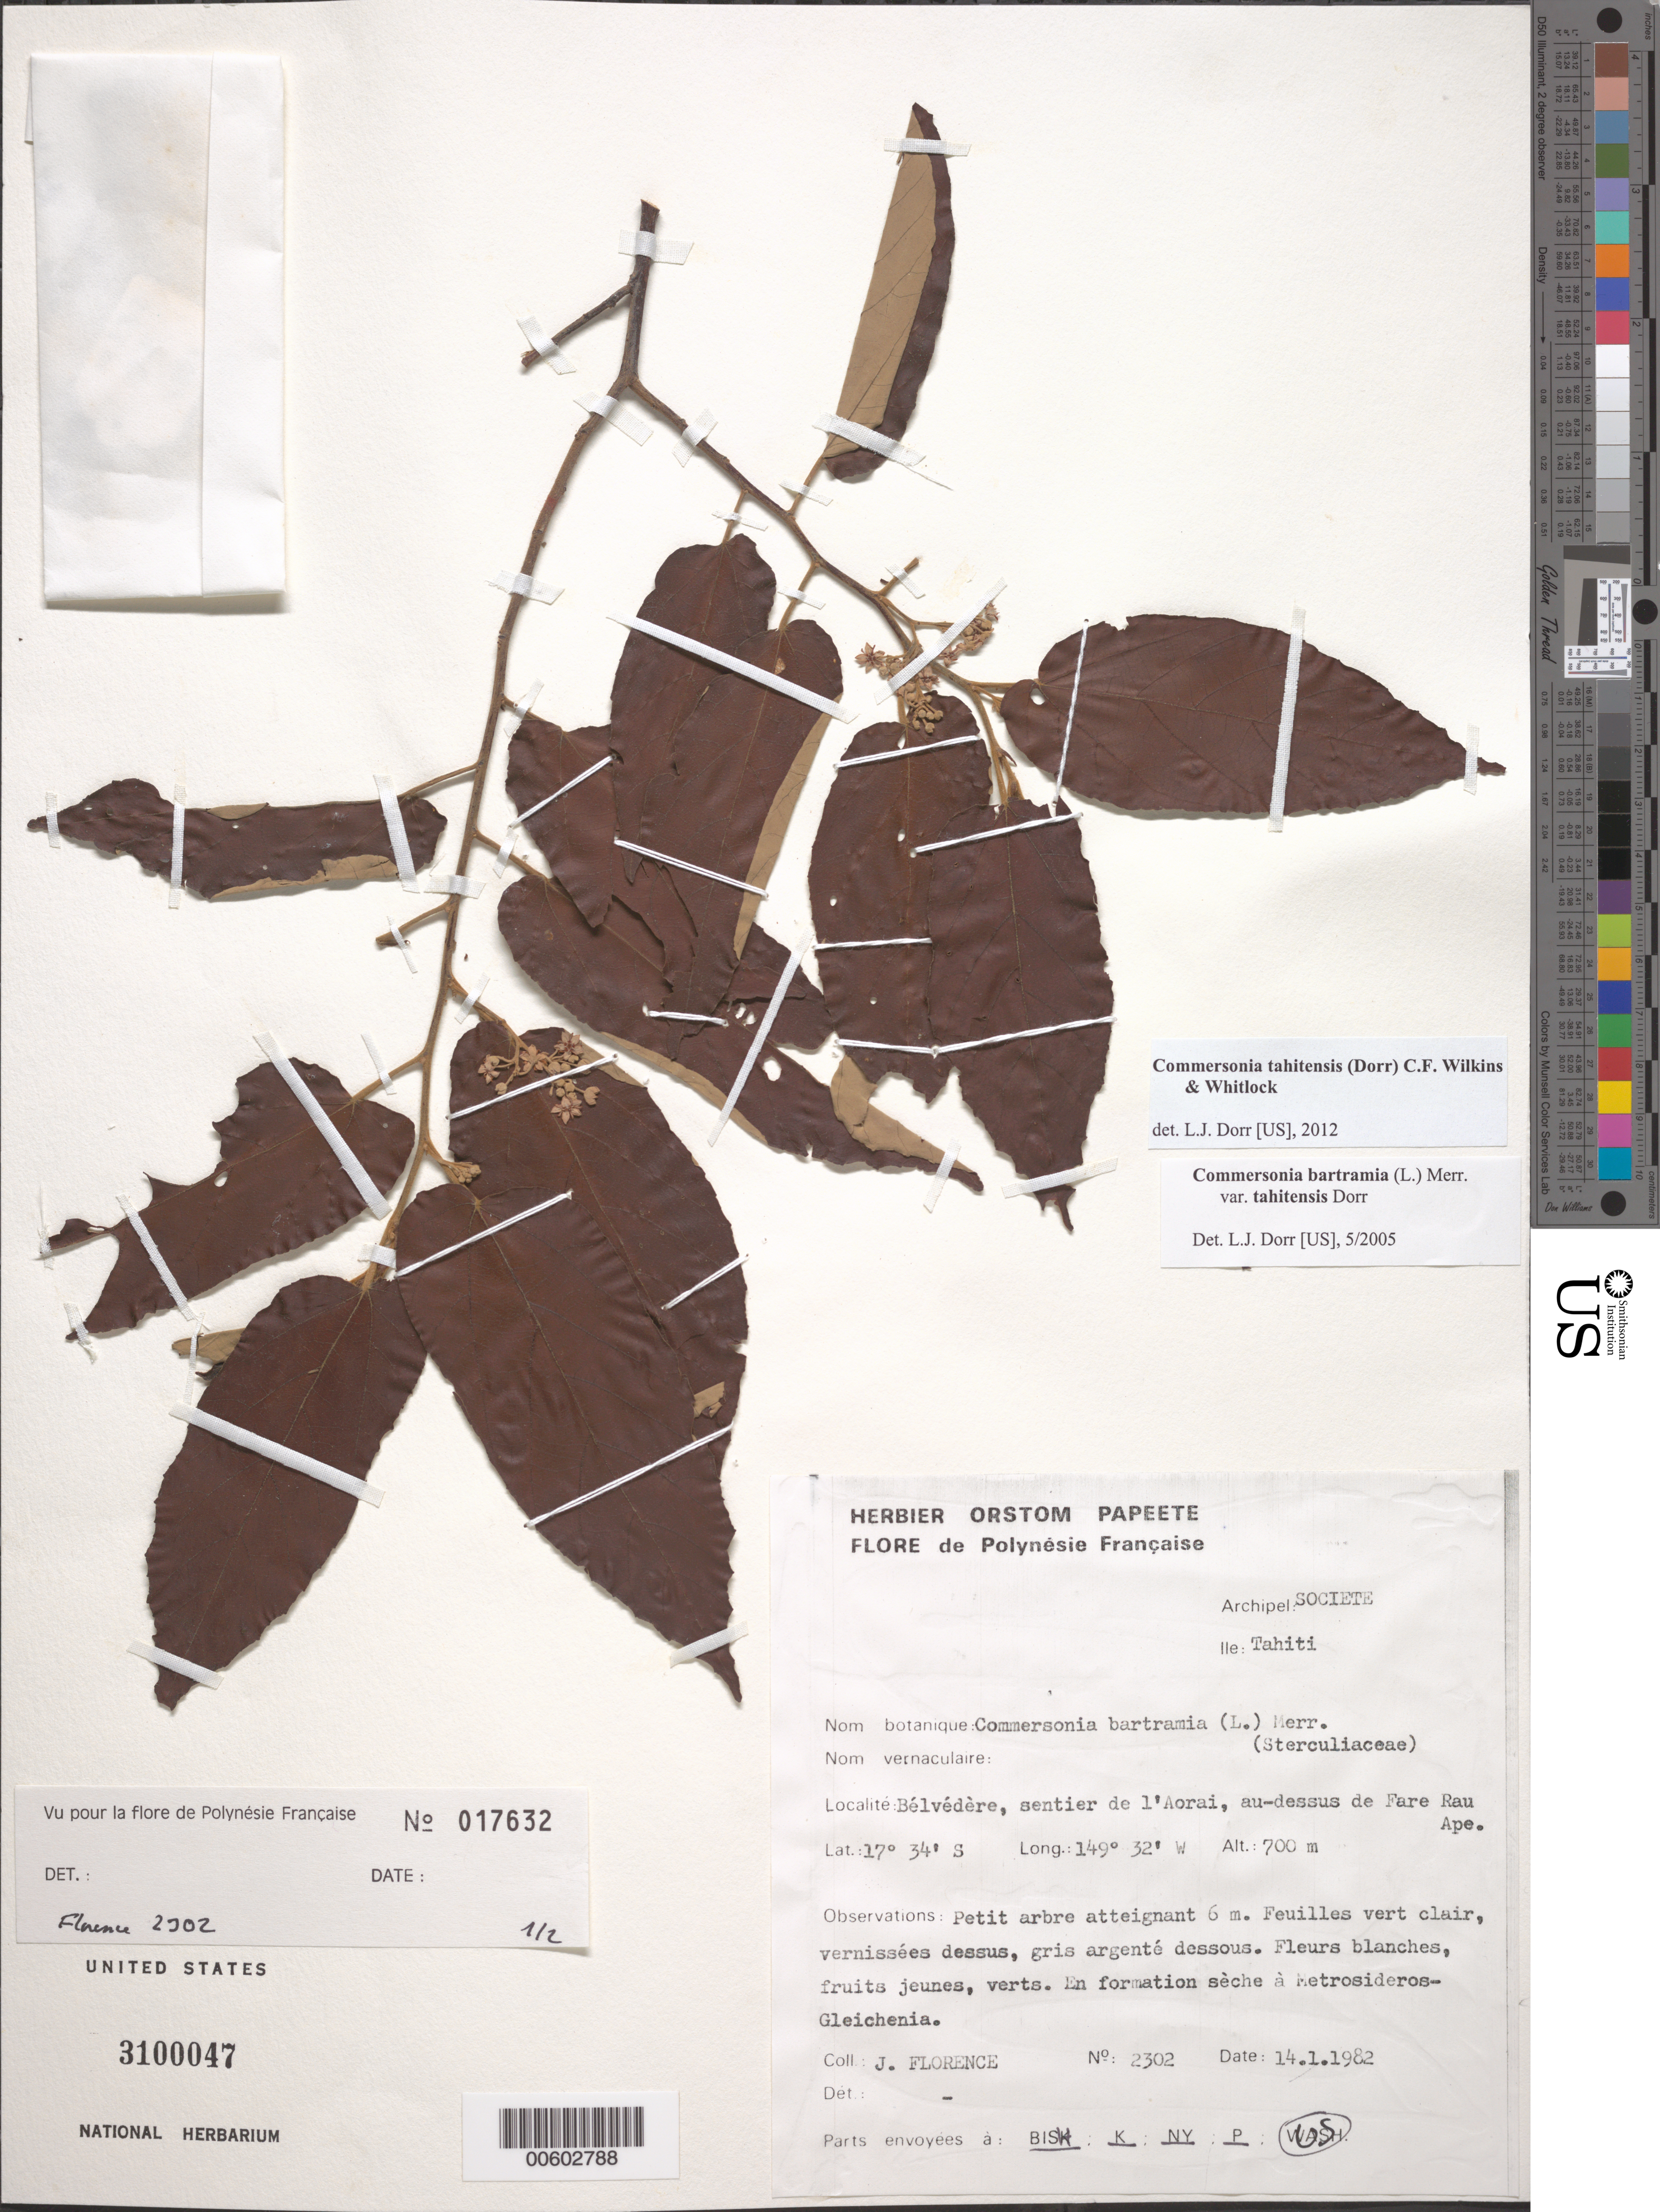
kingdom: Plantae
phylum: Tracheophyta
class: Magnoliopsida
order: Malvales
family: Malvaceae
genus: Commersonia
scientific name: Commersonia tahitensis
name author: (Dorr) C.F. Wilkins & Whitlock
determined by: Dorr, L. J., (BOT), Smithsonian Institution - National Museum of Natural History (UNITED STATES)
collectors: J. Florence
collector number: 2302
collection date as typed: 14 Jan 1982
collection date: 1982-01-14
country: French Polynesia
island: Tahiti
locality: Bélvédère, sentier de l'Aorai, au-dessus de Fare Rau Ape [Society Is.]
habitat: En formation sèche à Metrosideros-Gleichenia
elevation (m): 700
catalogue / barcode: US 3100047